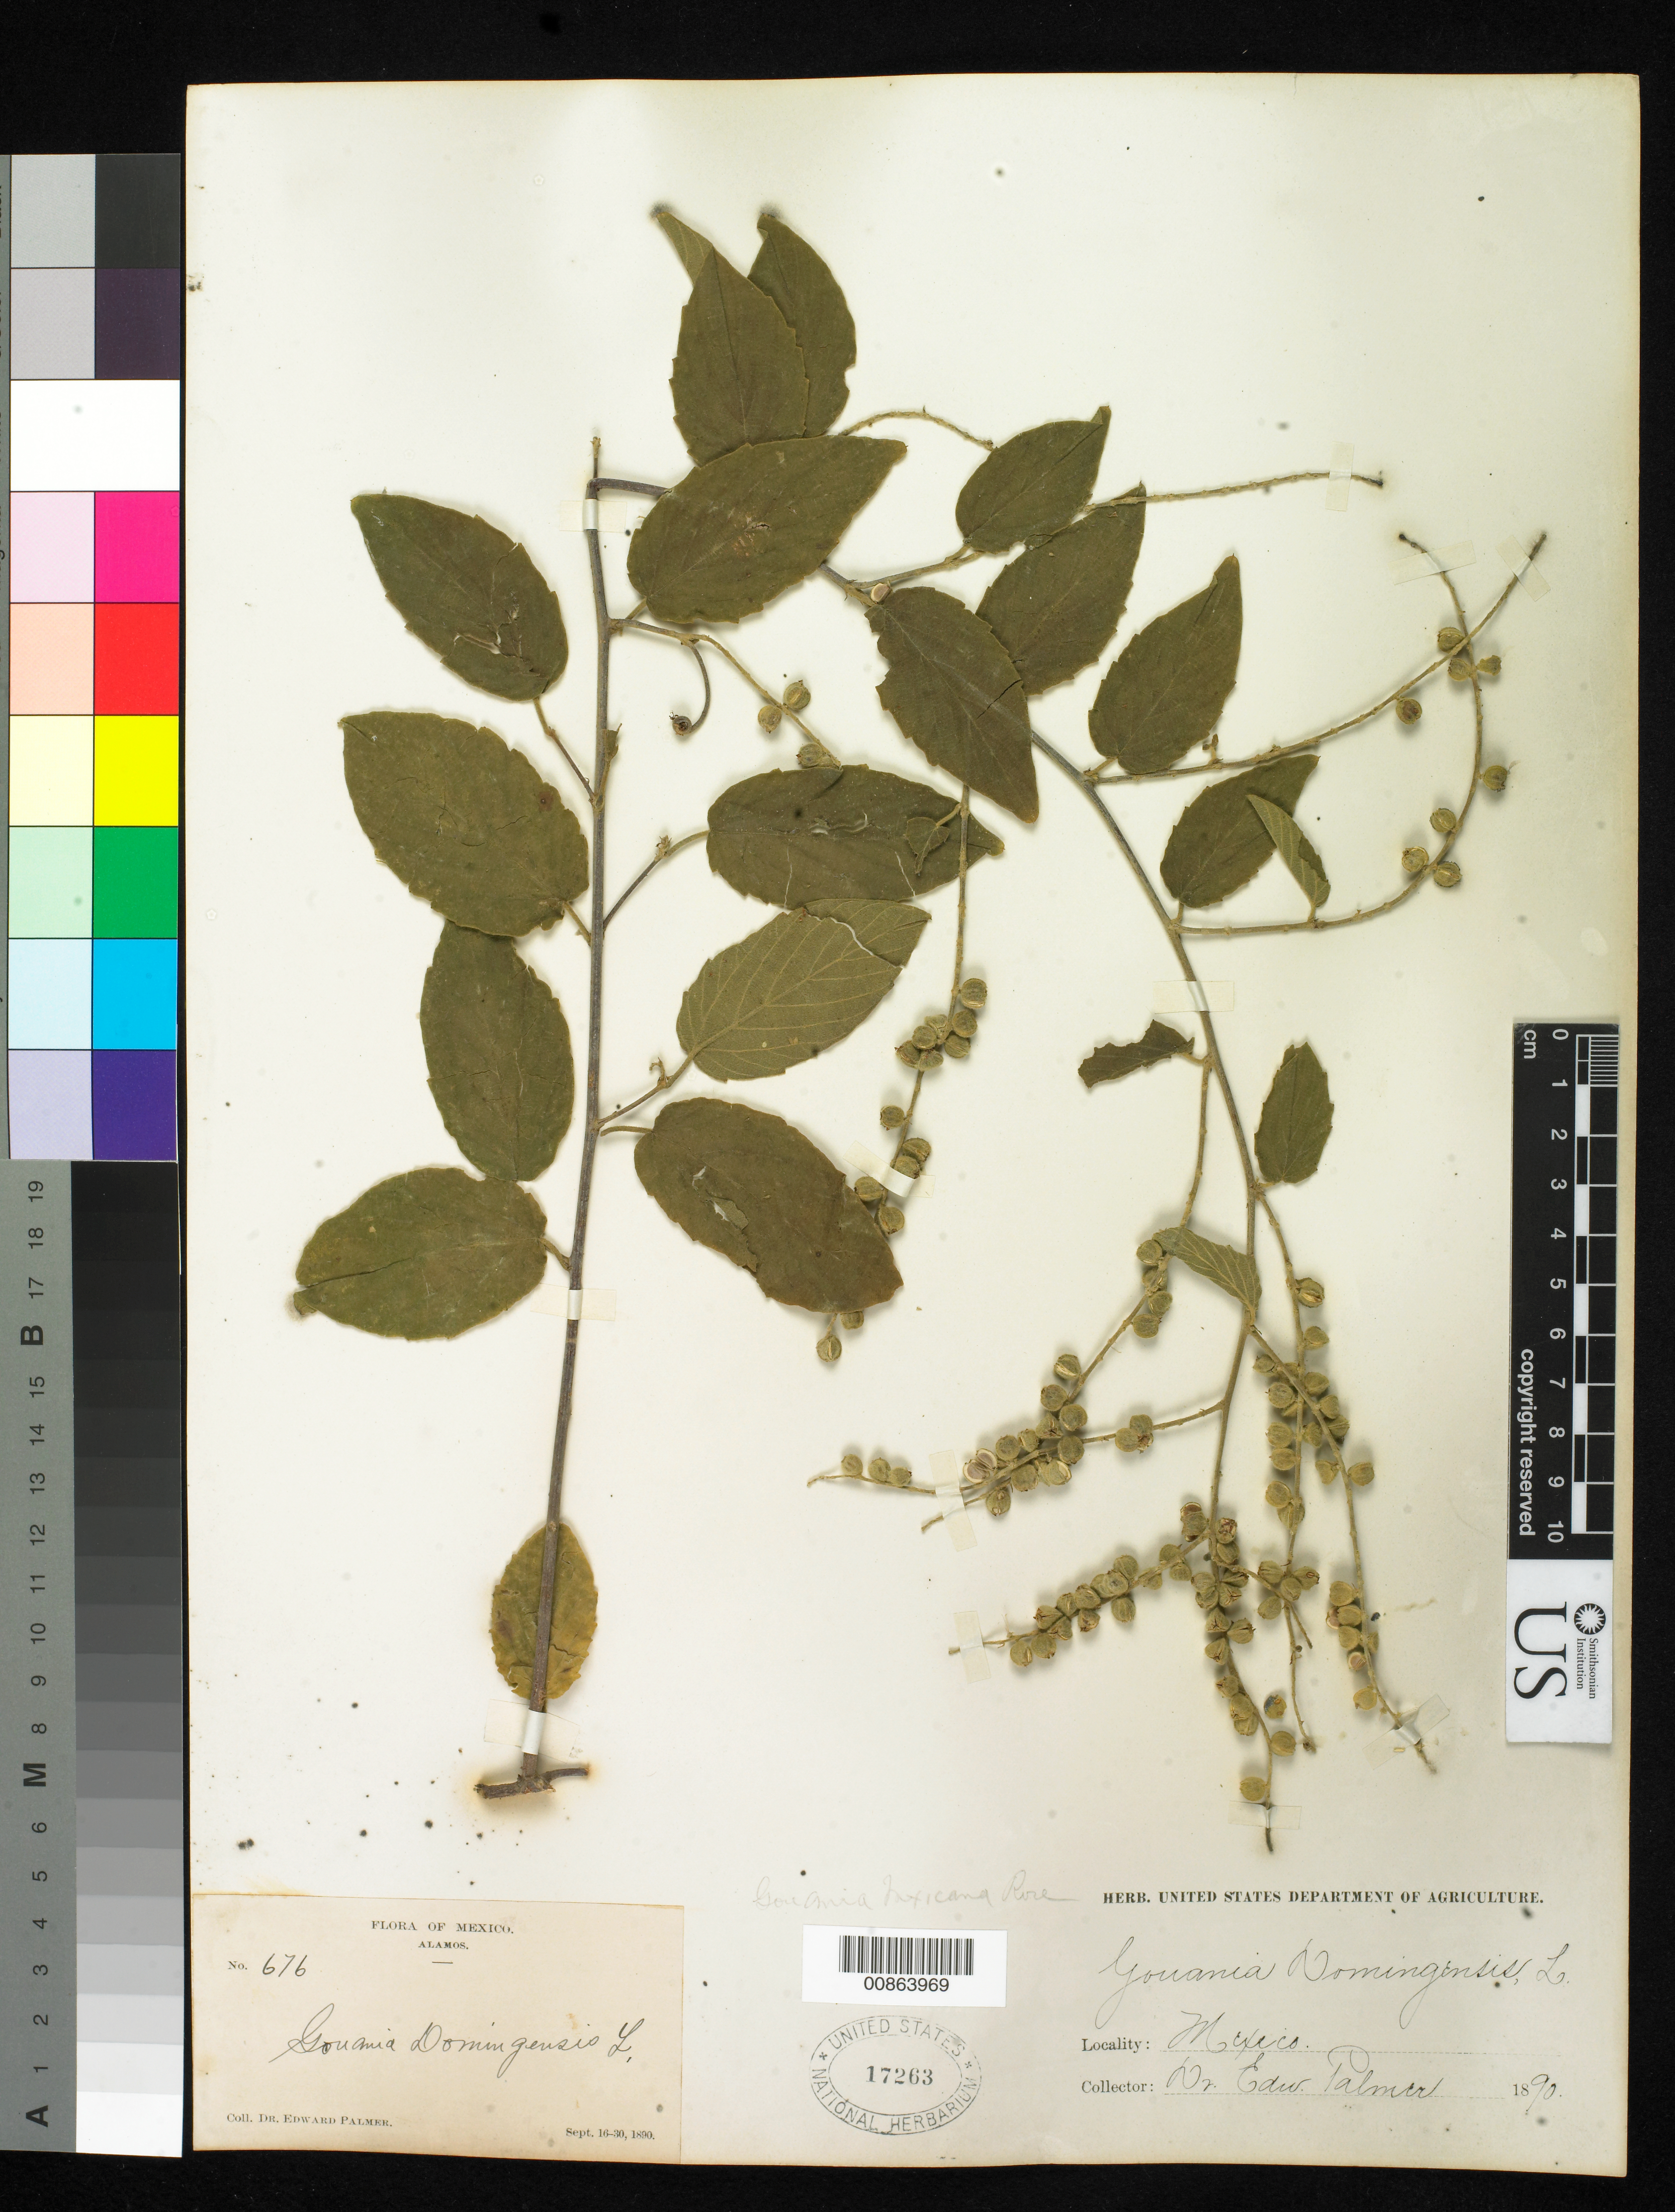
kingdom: Plantae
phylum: Tracheophyta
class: Magnoliopsida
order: Rosales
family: Rhamnaceae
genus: Gouania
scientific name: Gouania rosei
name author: Wiggins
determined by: Pool, A., (MO), Missouri Botanical Garden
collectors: E. Palmer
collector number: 676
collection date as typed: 16 Sep 1890 to 30 Sep 1890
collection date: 1890-09-16/1890-09-30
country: Mexico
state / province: Sonora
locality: Alamos, Sonora.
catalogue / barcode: US 17263